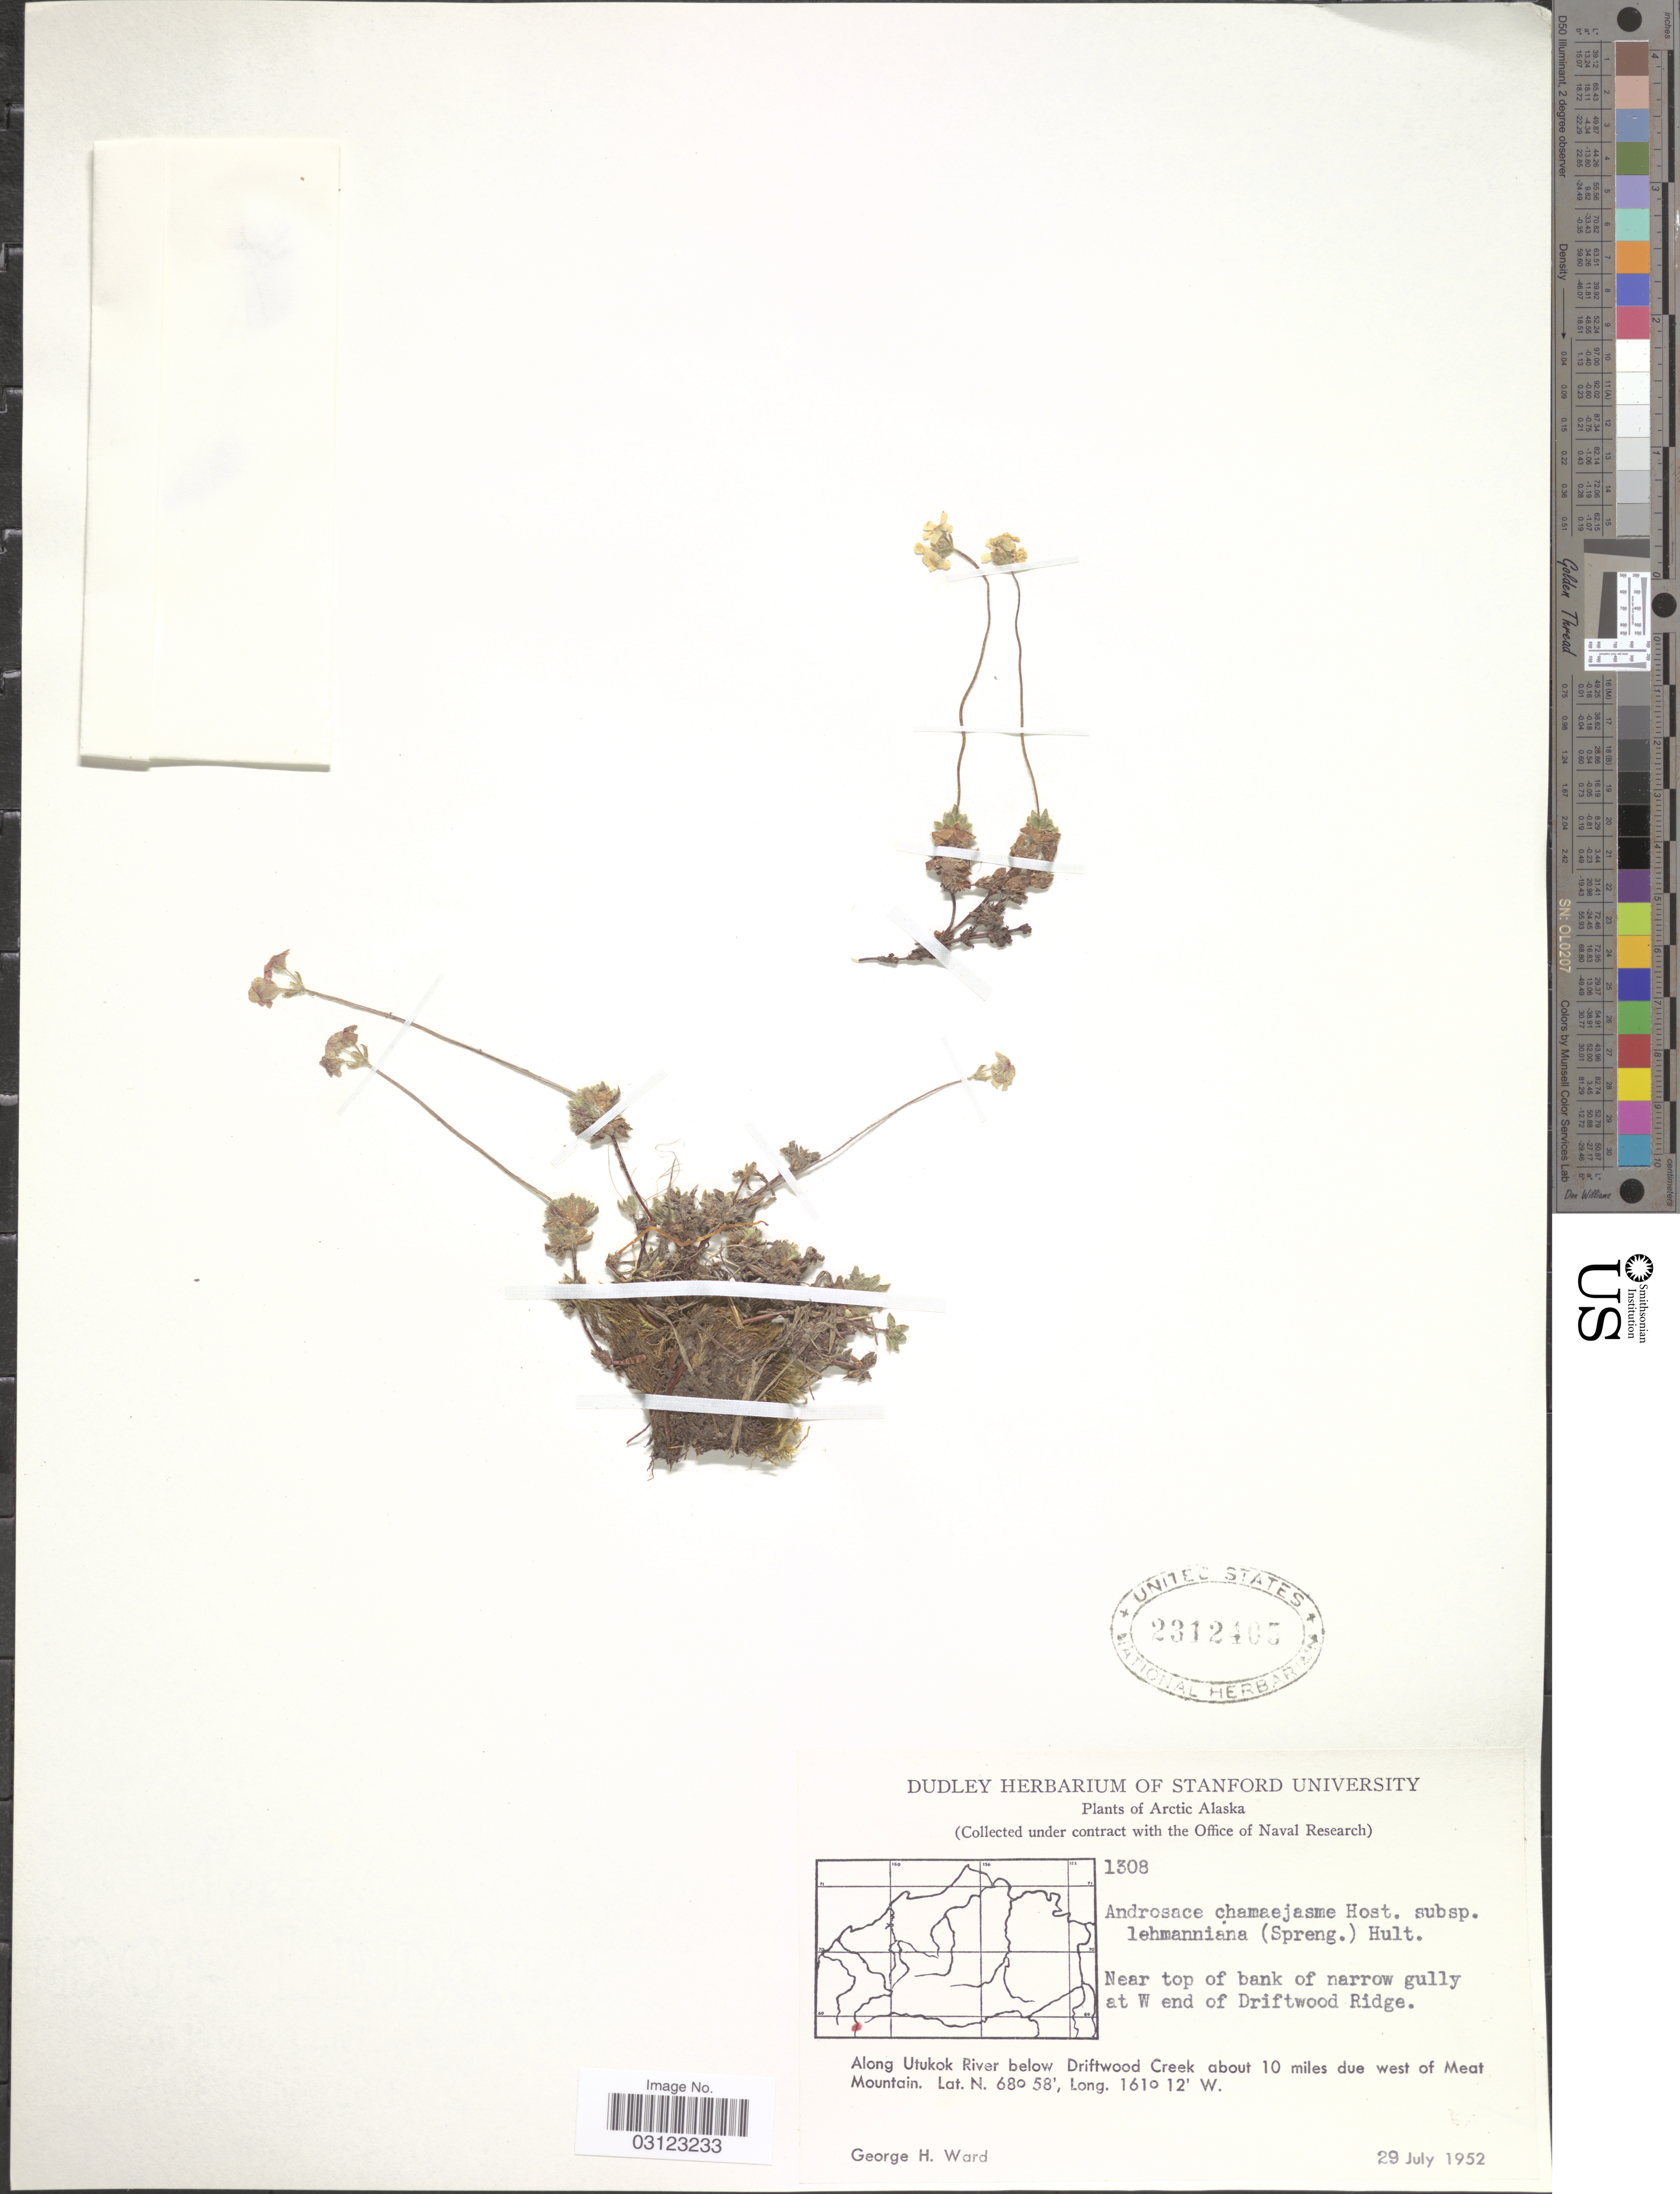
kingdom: Plantae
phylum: Tracheophyta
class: Magnoliopsida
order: Ericales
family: Primulaceae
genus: Androsace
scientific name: Androsace chamaejasme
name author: Wulfen ex Host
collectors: G. H. Ward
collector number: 1308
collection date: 1952-07-29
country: United States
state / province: Alaska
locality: Arctic Alaska. Near top of bank of narrow gully at W end of Driftwood Ridge. Along Utukok River below Driftwood Creek about 10 miles due west of Meat Mountain.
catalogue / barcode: US 2312405